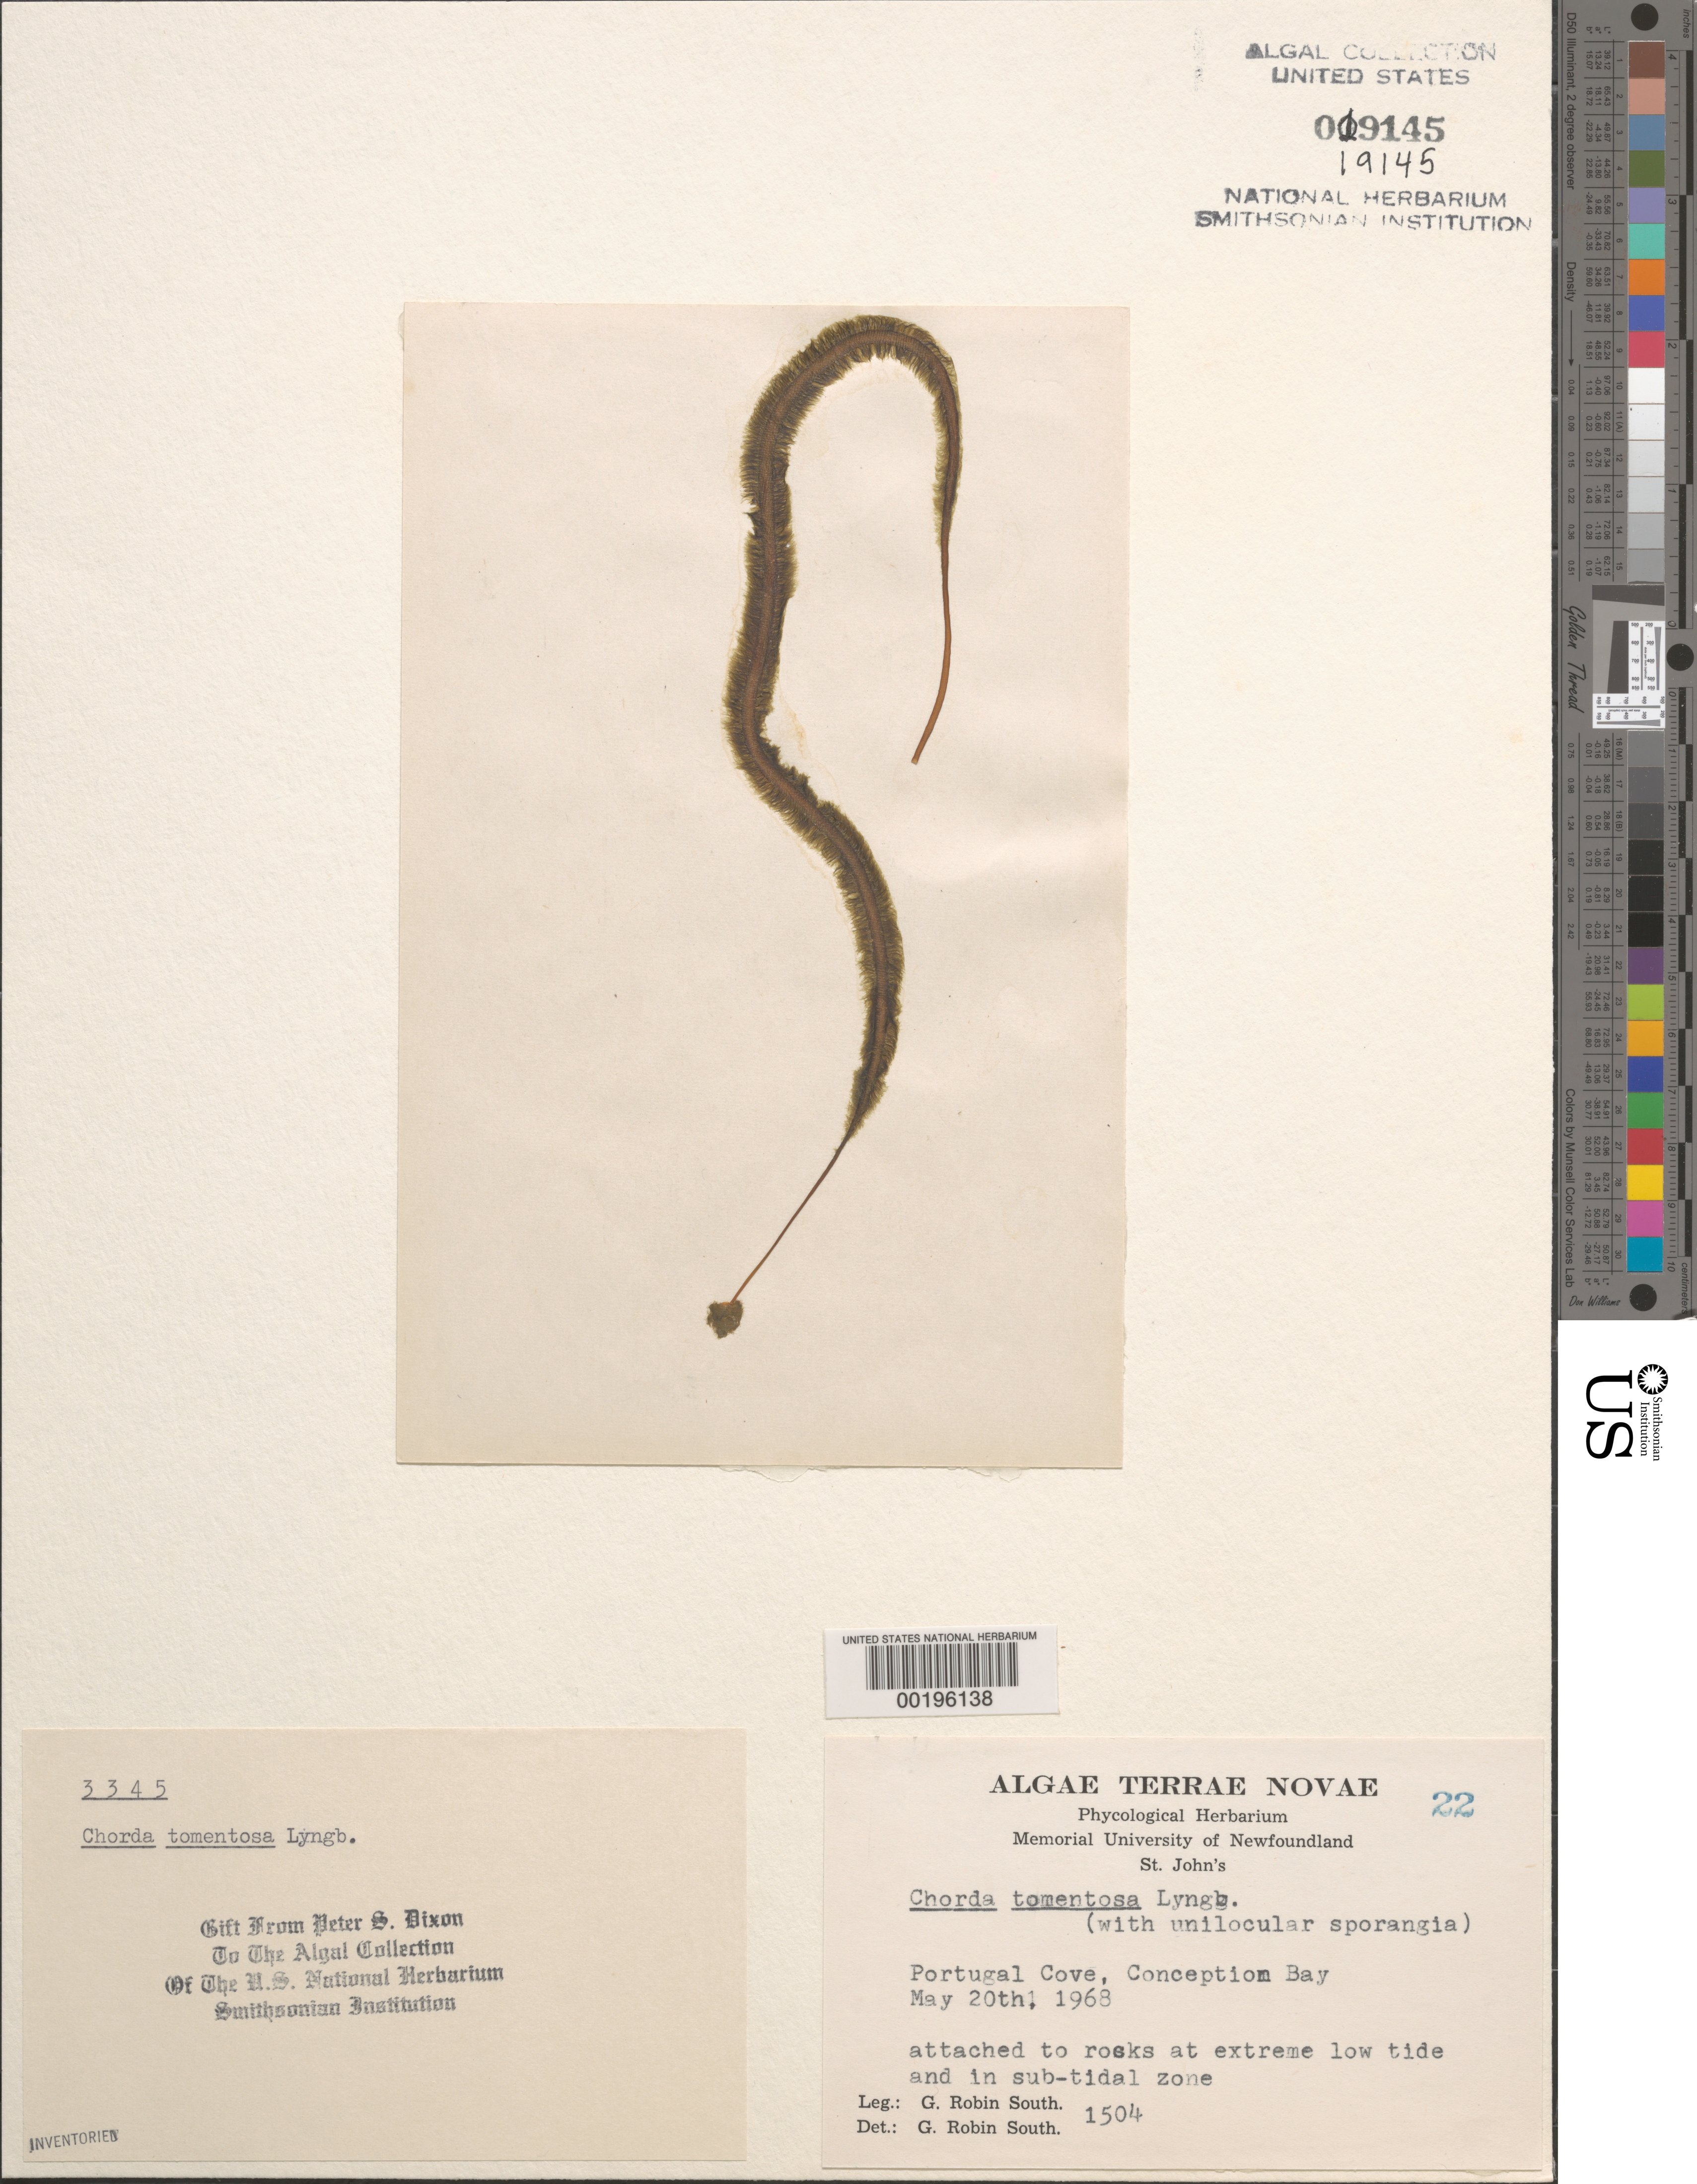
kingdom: Chromista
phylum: Ochrophyta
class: Phaeophyceae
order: Tilopteridales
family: Halosiphonaceae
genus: Halosiphon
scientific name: Halosiphon tomentosus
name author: (Lyngb.) Jaasund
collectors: G. R. South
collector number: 1504 & PSD 3345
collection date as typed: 20 May 1968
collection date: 1968-05-20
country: Canada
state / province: Newfoundland and Labrador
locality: Portugal Cove, Conception Bay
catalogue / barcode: US 19145